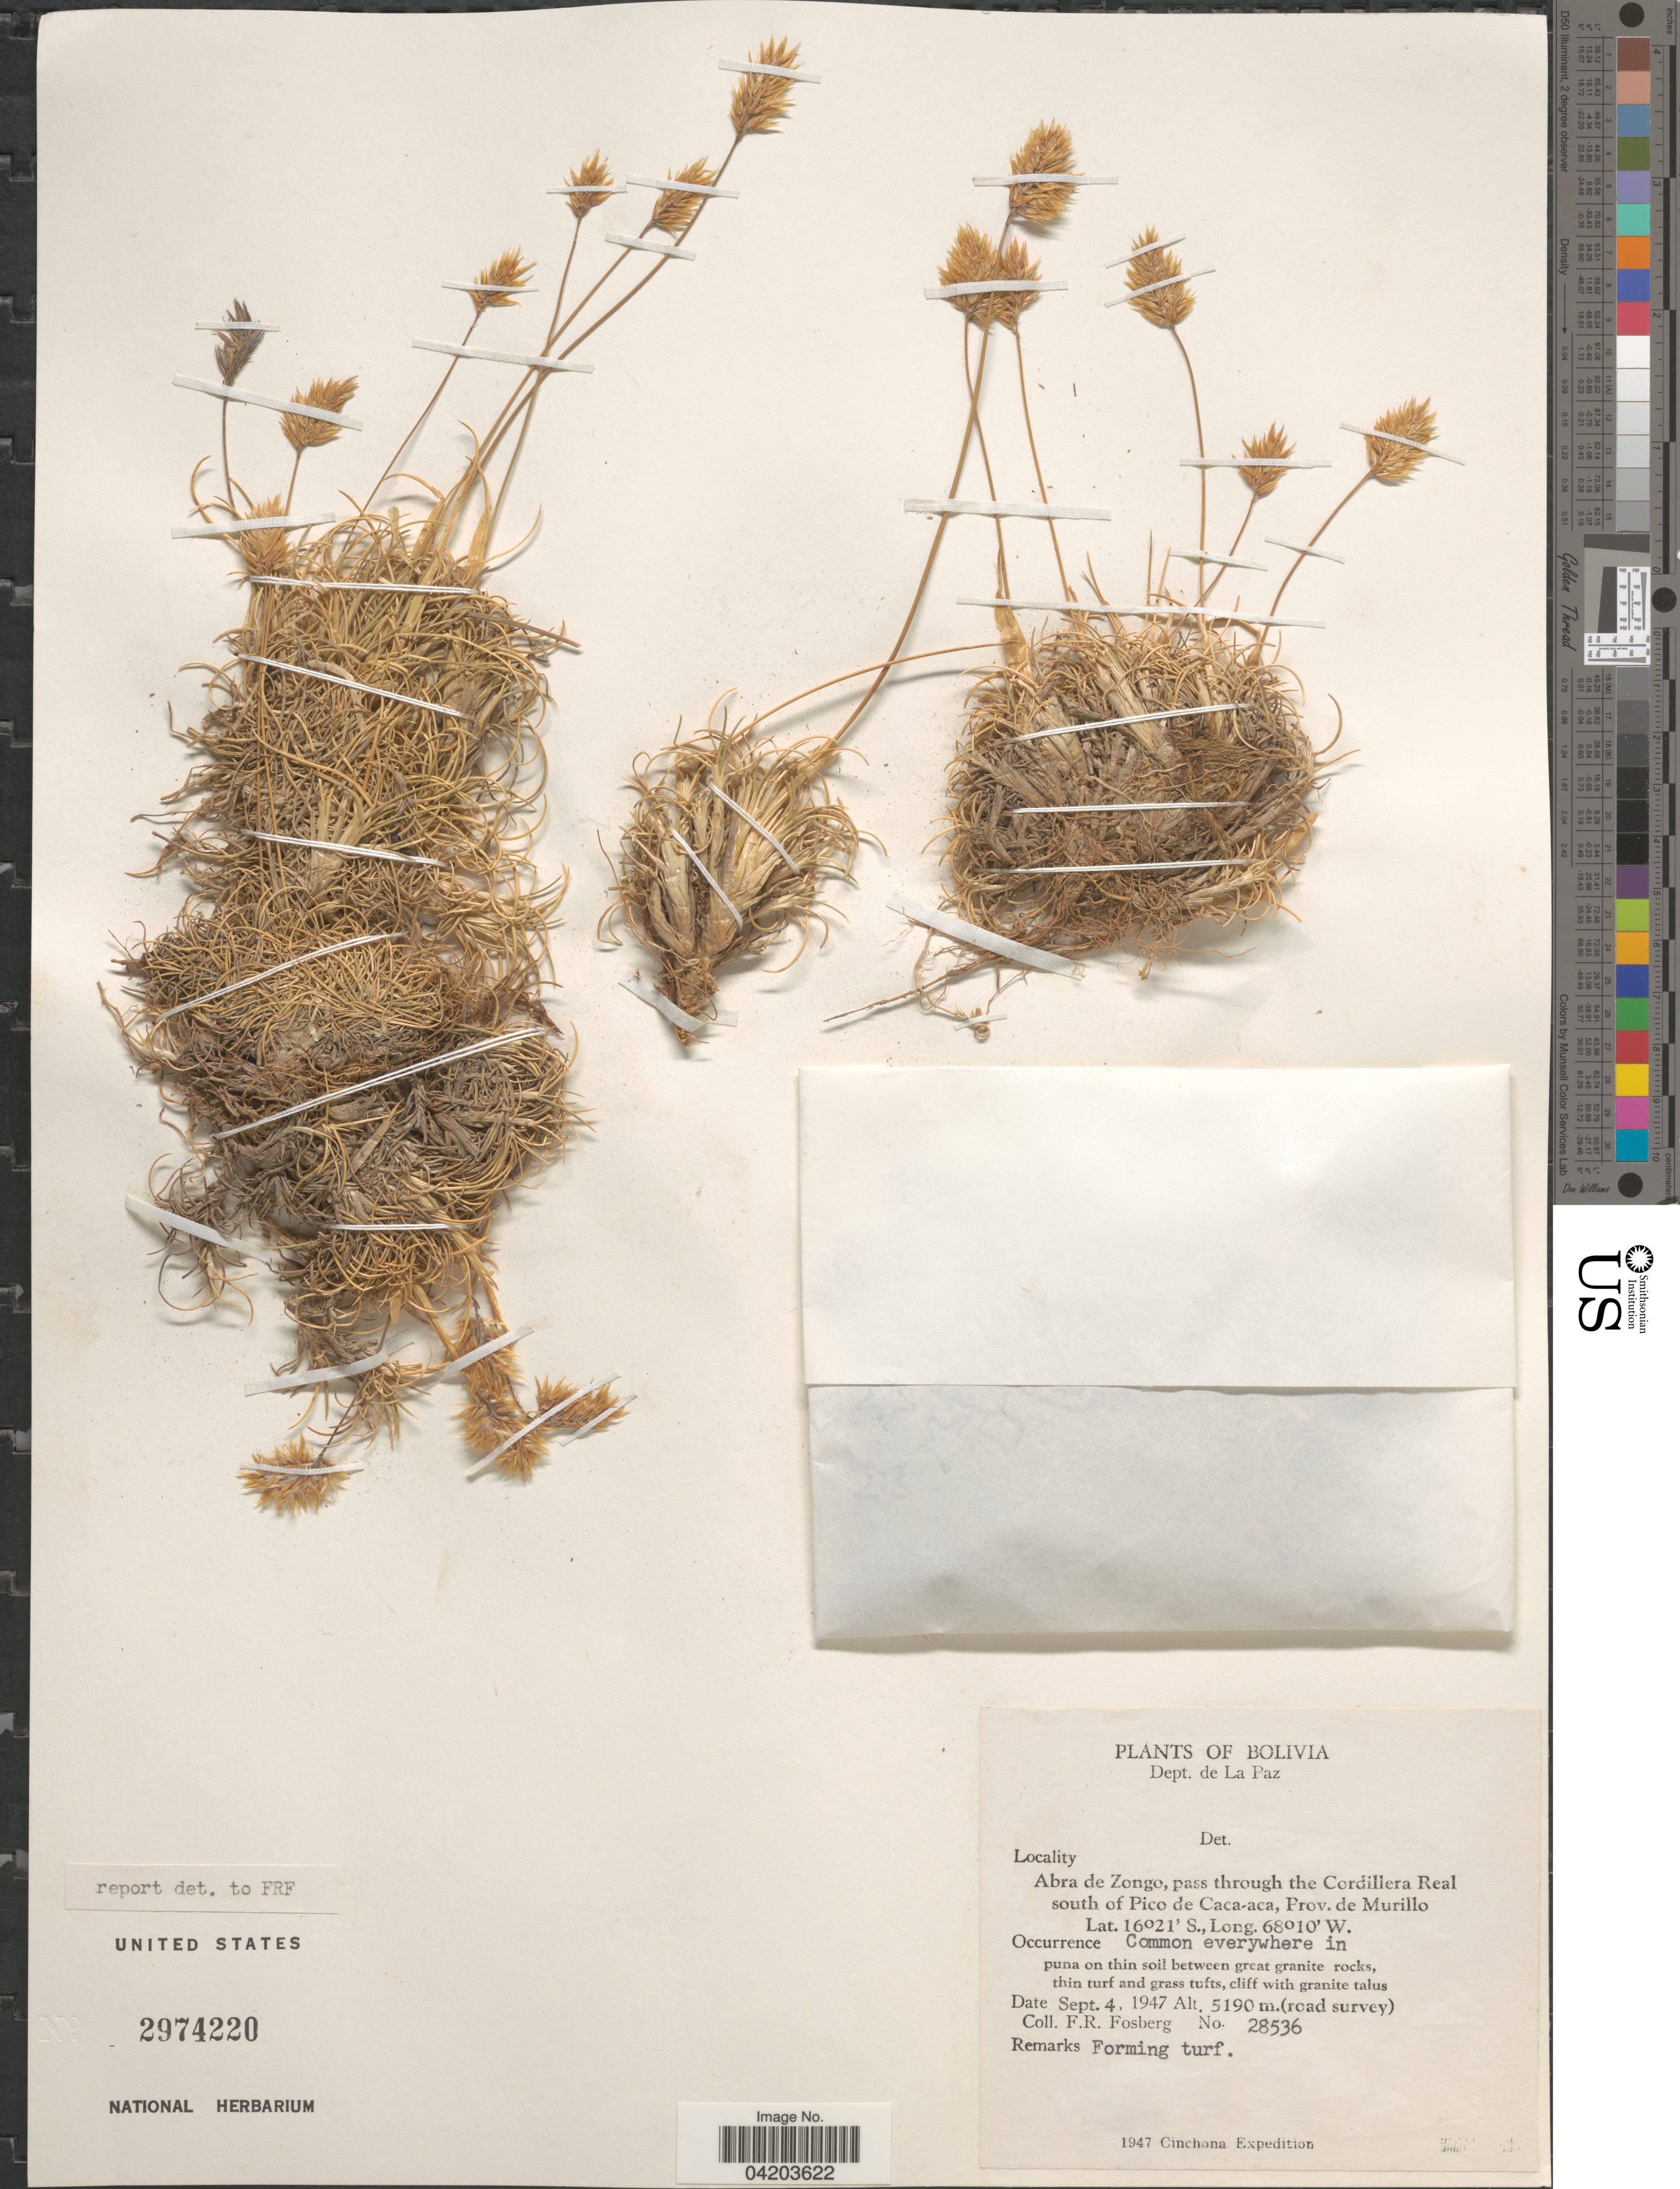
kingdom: Plantae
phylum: Tracheophyta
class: Liliopsida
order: Poales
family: Poaceae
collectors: F. R. Fosberg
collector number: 28536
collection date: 1947-09-04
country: Bolivia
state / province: La Paz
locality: Dept. de La Paz. Abra de Zongo, pass through the Cordillera Real south of Pico de Caca-aca, Prov. de Murillo. 1947 Cinchona Expedition.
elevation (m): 5190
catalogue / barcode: US 2974220